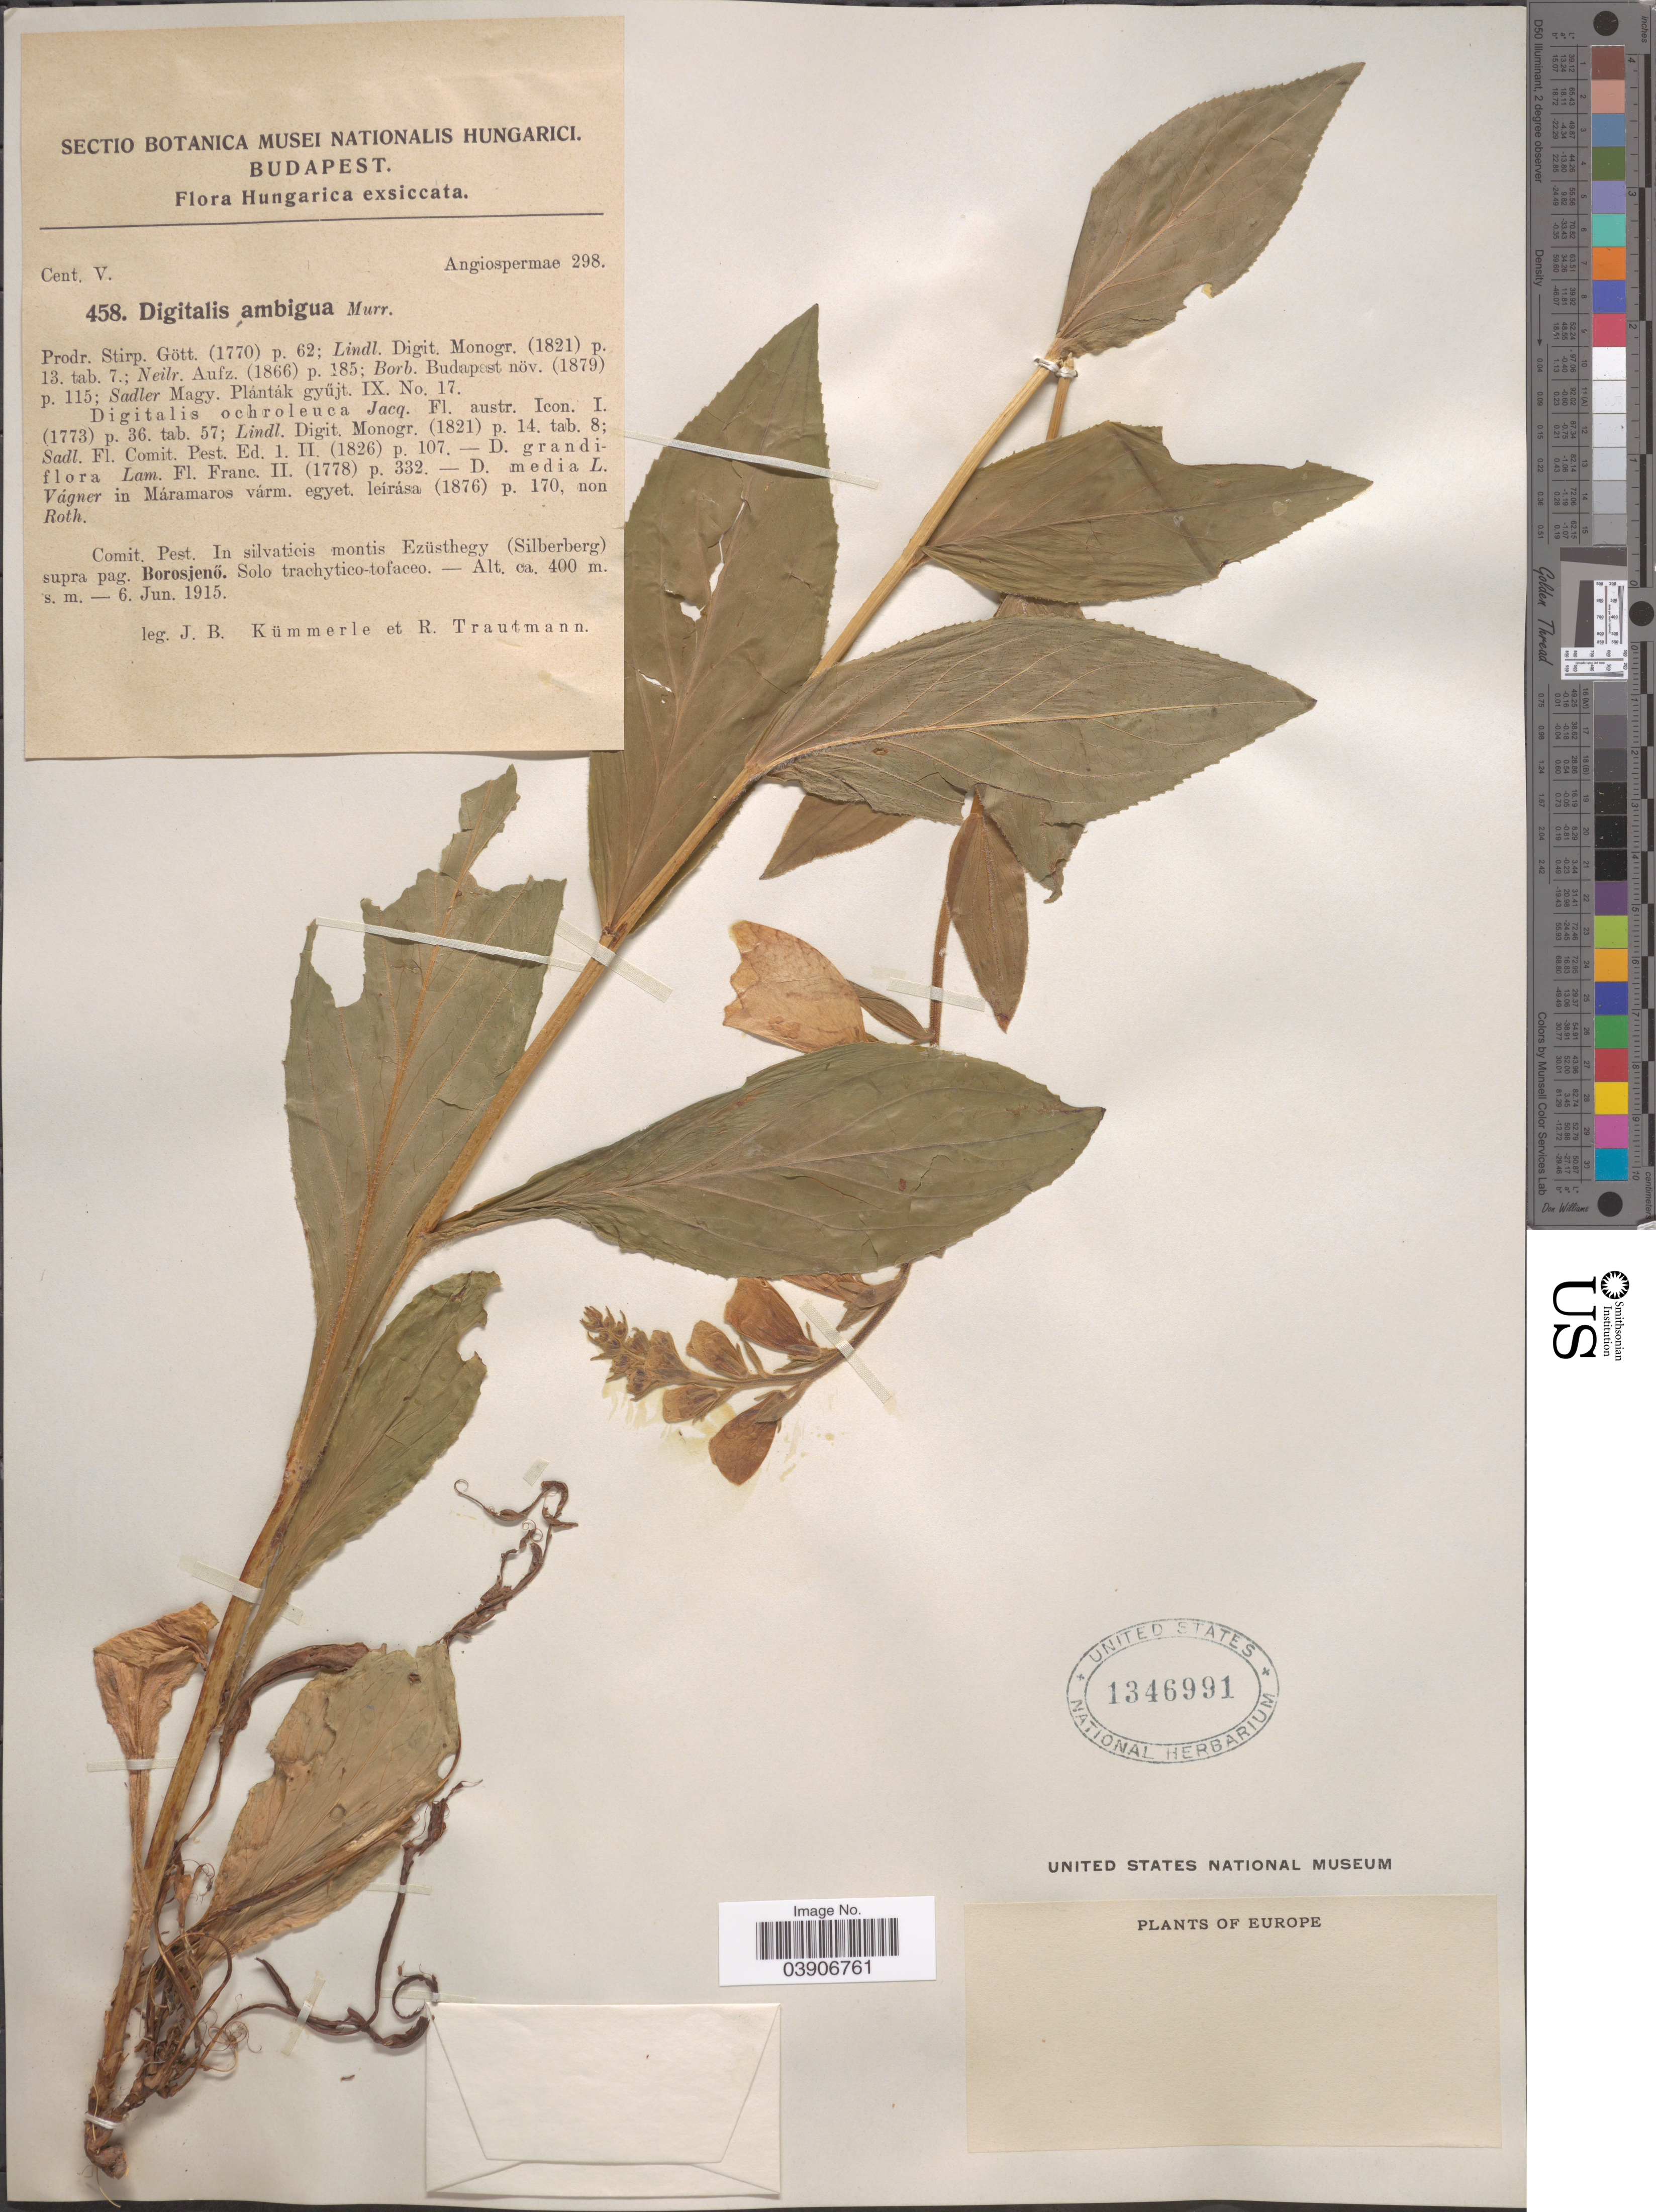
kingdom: Plantae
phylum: Tracheophyta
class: Magnoliopsida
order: Lamiales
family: Plantaginaceae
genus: Digitalis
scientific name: Digitalis ambigua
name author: Murray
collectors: J. Kummerle & R. Trautmann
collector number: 458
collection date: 1915-06-06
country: Hungary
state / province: Budapest, Capital District of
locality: In silvaticis montis Ezüsthegy (Silberberg) supra pag. Borosjenö.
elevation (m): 400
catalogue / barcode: US 1346991